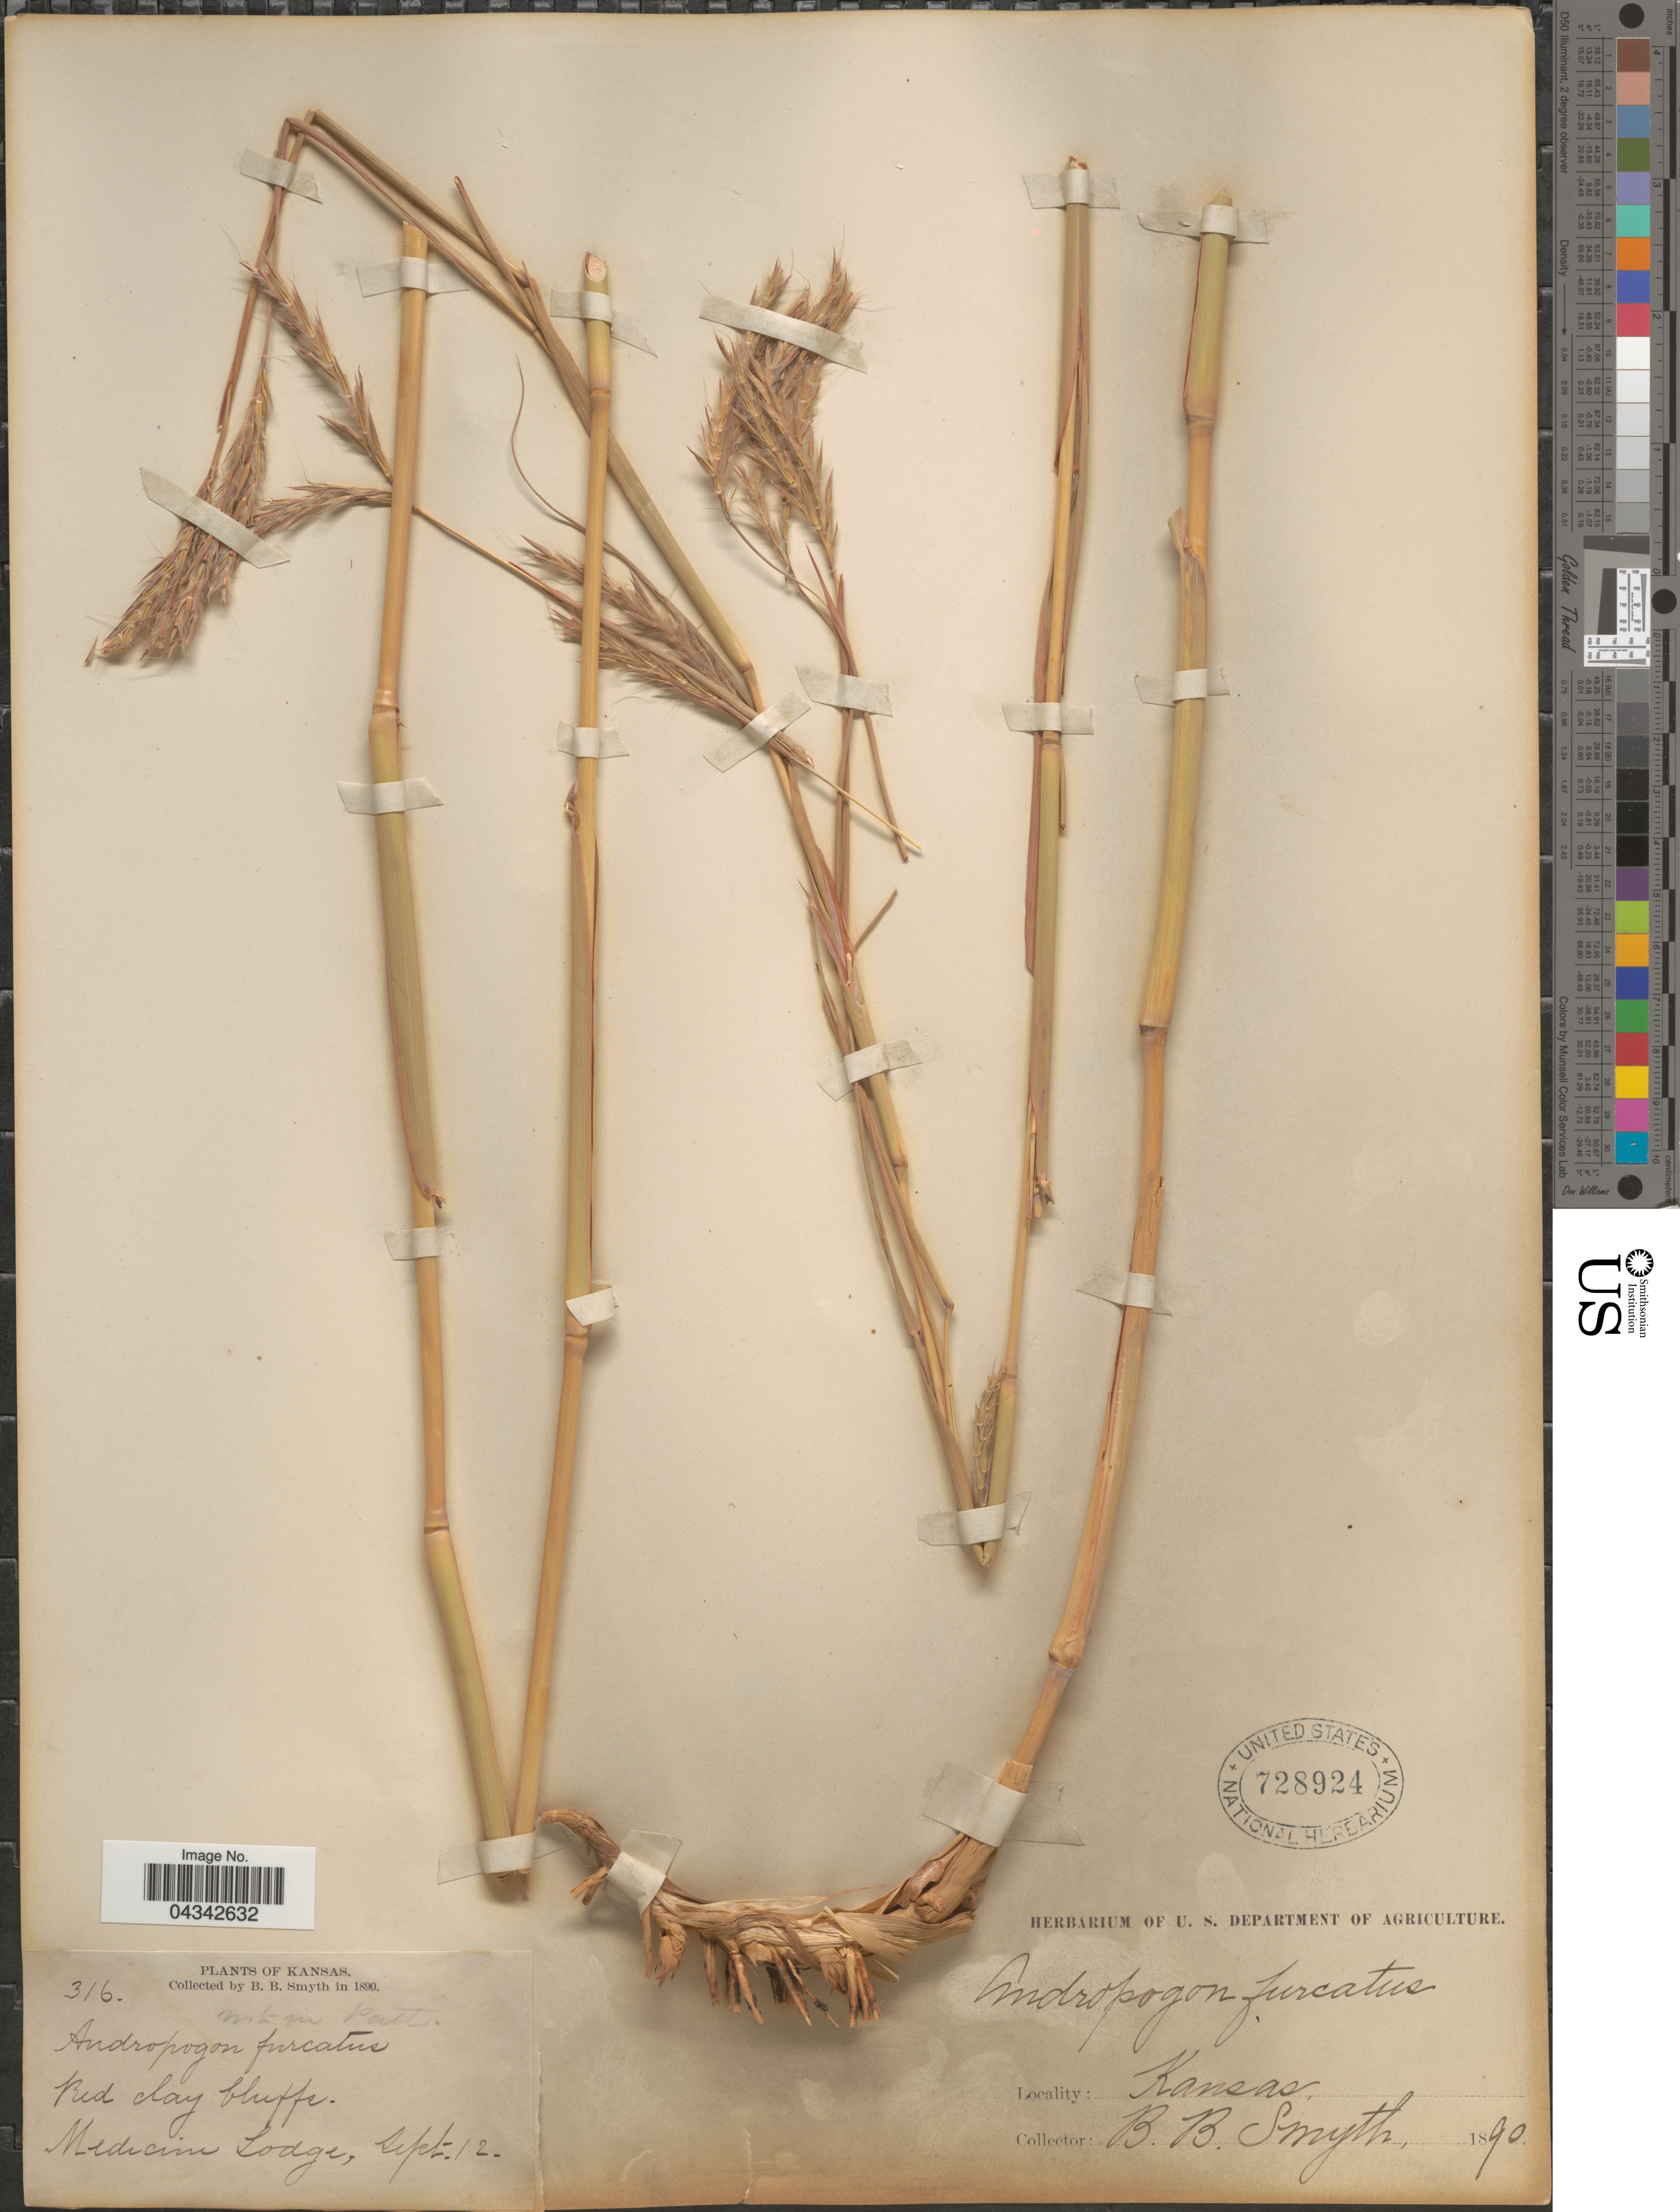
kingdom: Plantae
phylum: Tracheophyta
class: Liliopsida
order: Poales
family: Poaceae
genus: Andropogon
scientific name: Andropogon gerardii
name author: Vitman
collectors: B. Smyth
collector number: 316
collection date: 1890-09-12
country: United States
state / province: Kansas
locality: Red clay bluffs. Medicine Lodge.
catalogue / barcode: US 728924